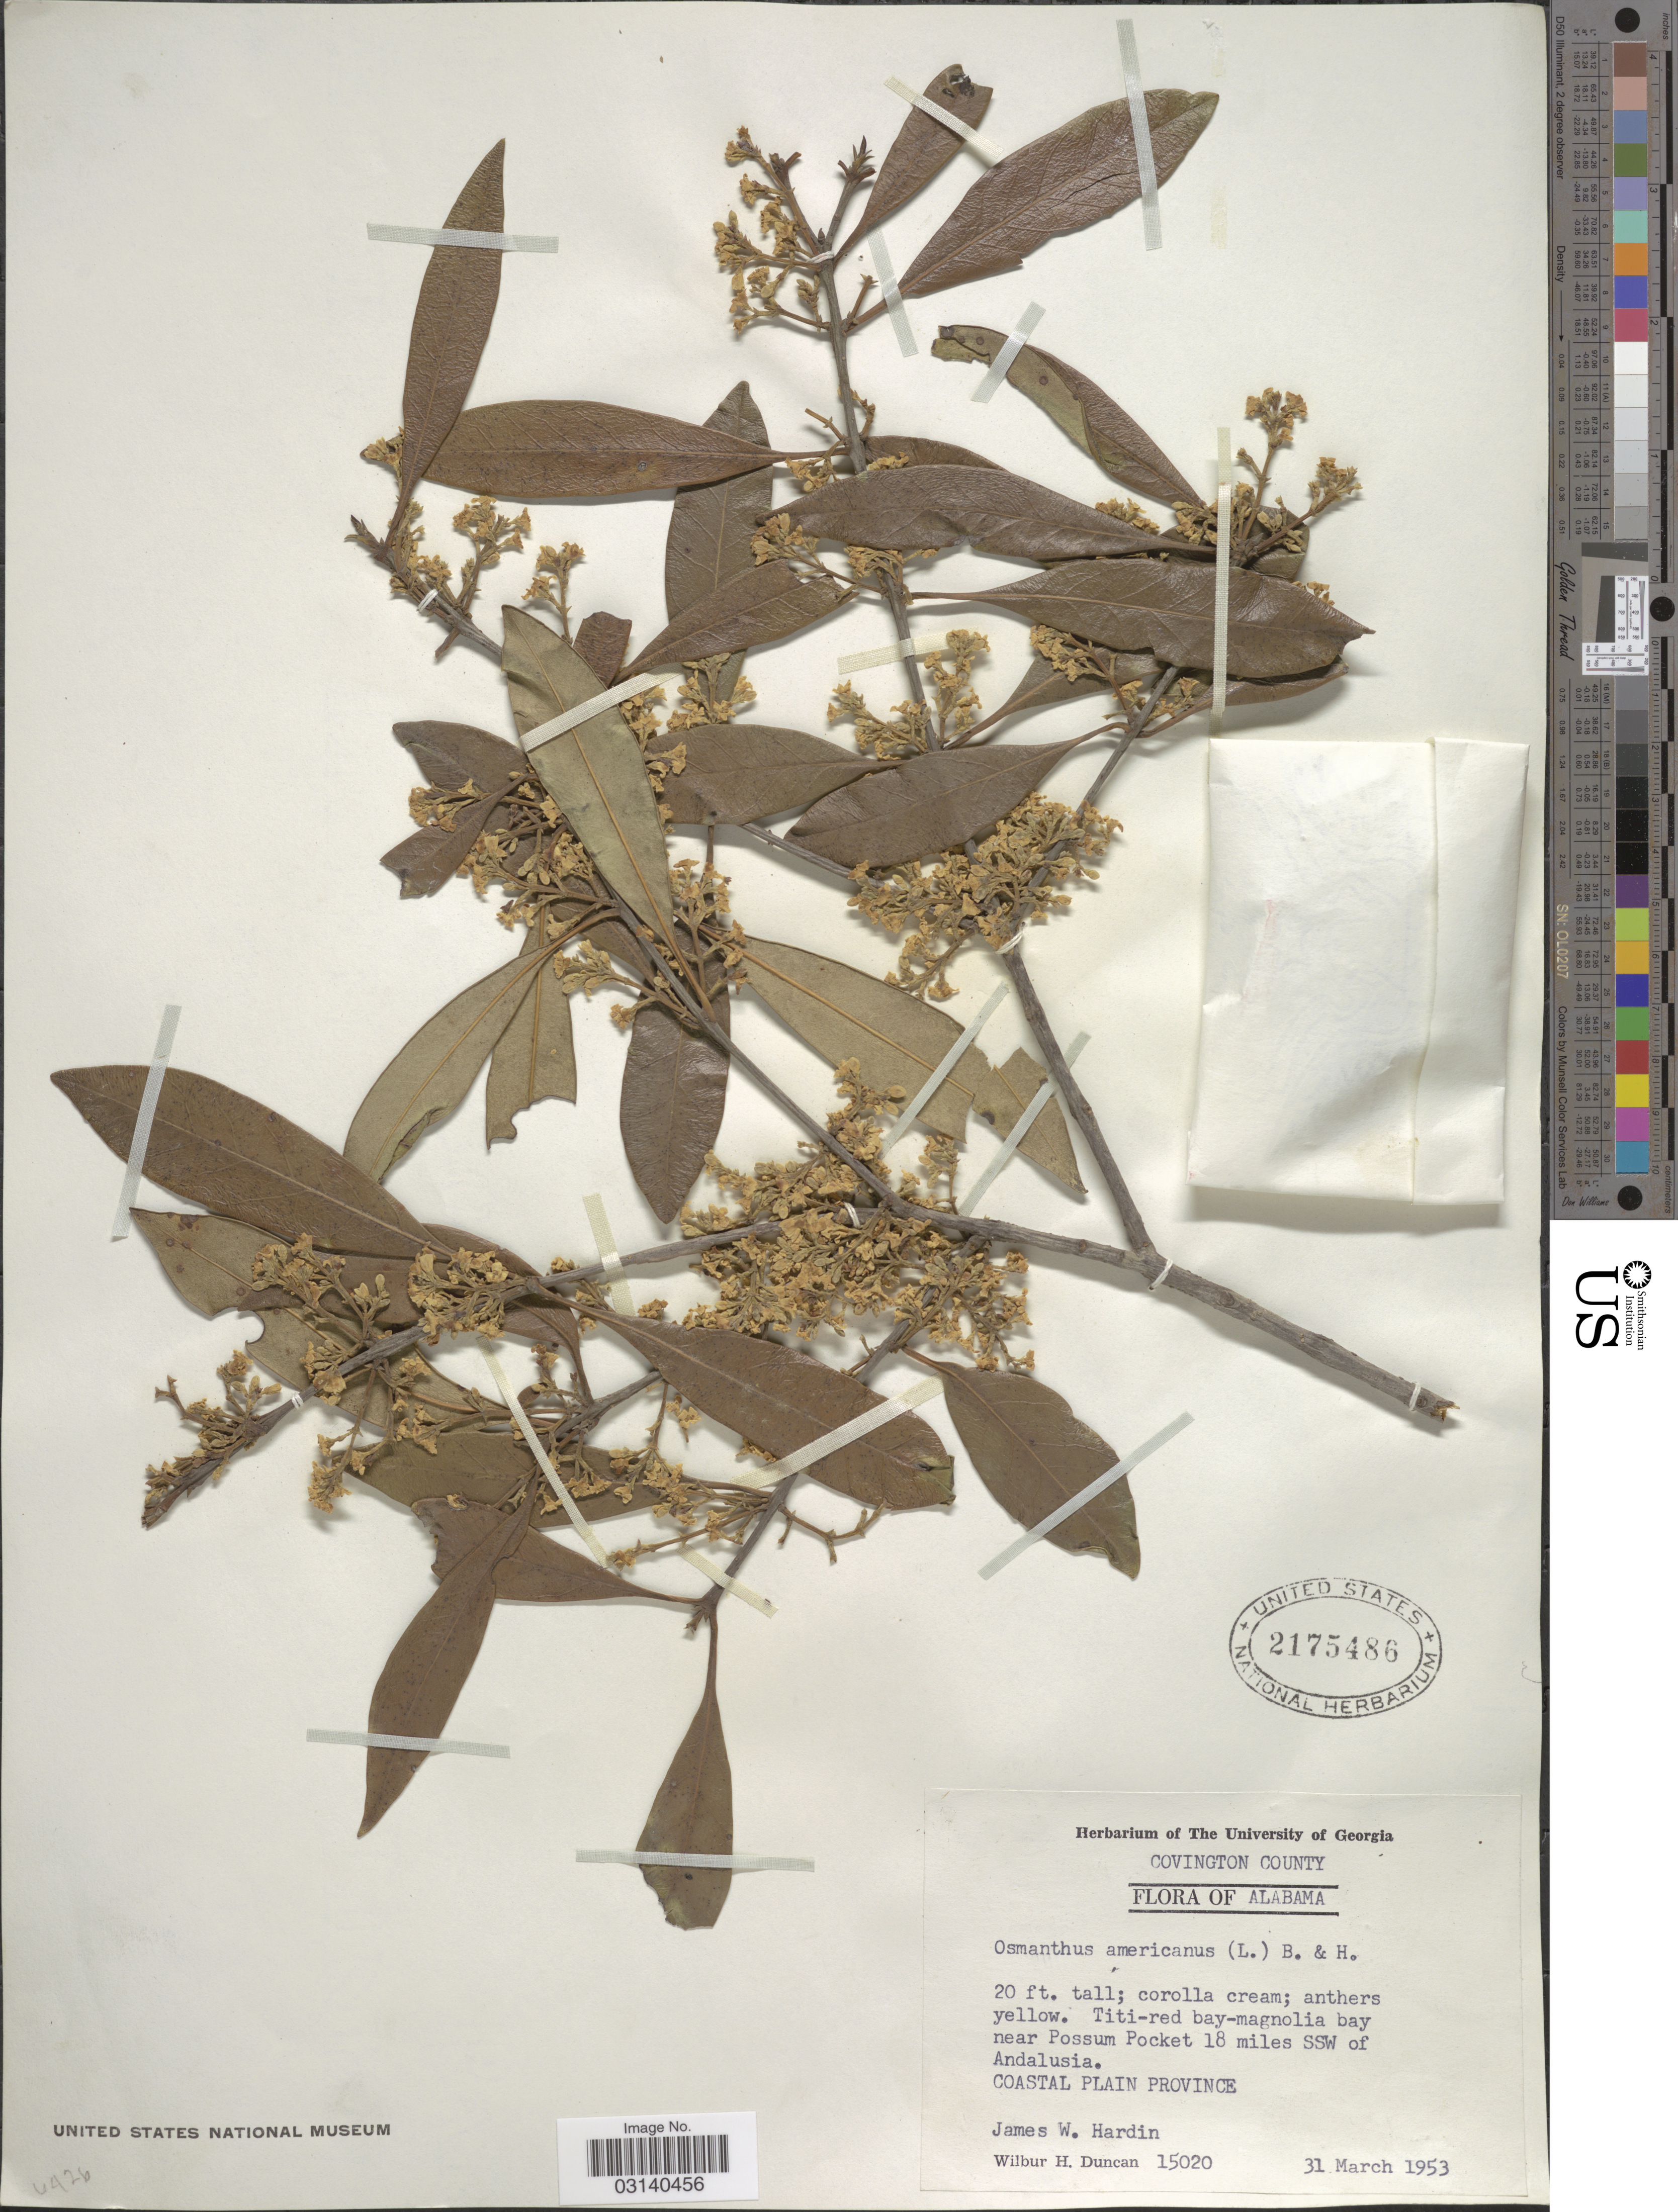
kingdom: Plantae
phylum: Tracheophyta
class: Magnoliopsida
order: Lamiales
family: Oleaceae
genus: Osmanthus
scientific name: Osmanthus americanus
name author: (L.) A. Gray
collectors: J. Hardin & W. H. Duncan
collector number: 15020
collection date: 1953-03-31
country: United States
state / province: Alabama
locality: Covington County, Titi-red bay-magnolia bay near Possum Pocket 18 miles SSW of Andalusia, Coastal Plain Province.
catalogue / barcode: US 2175486